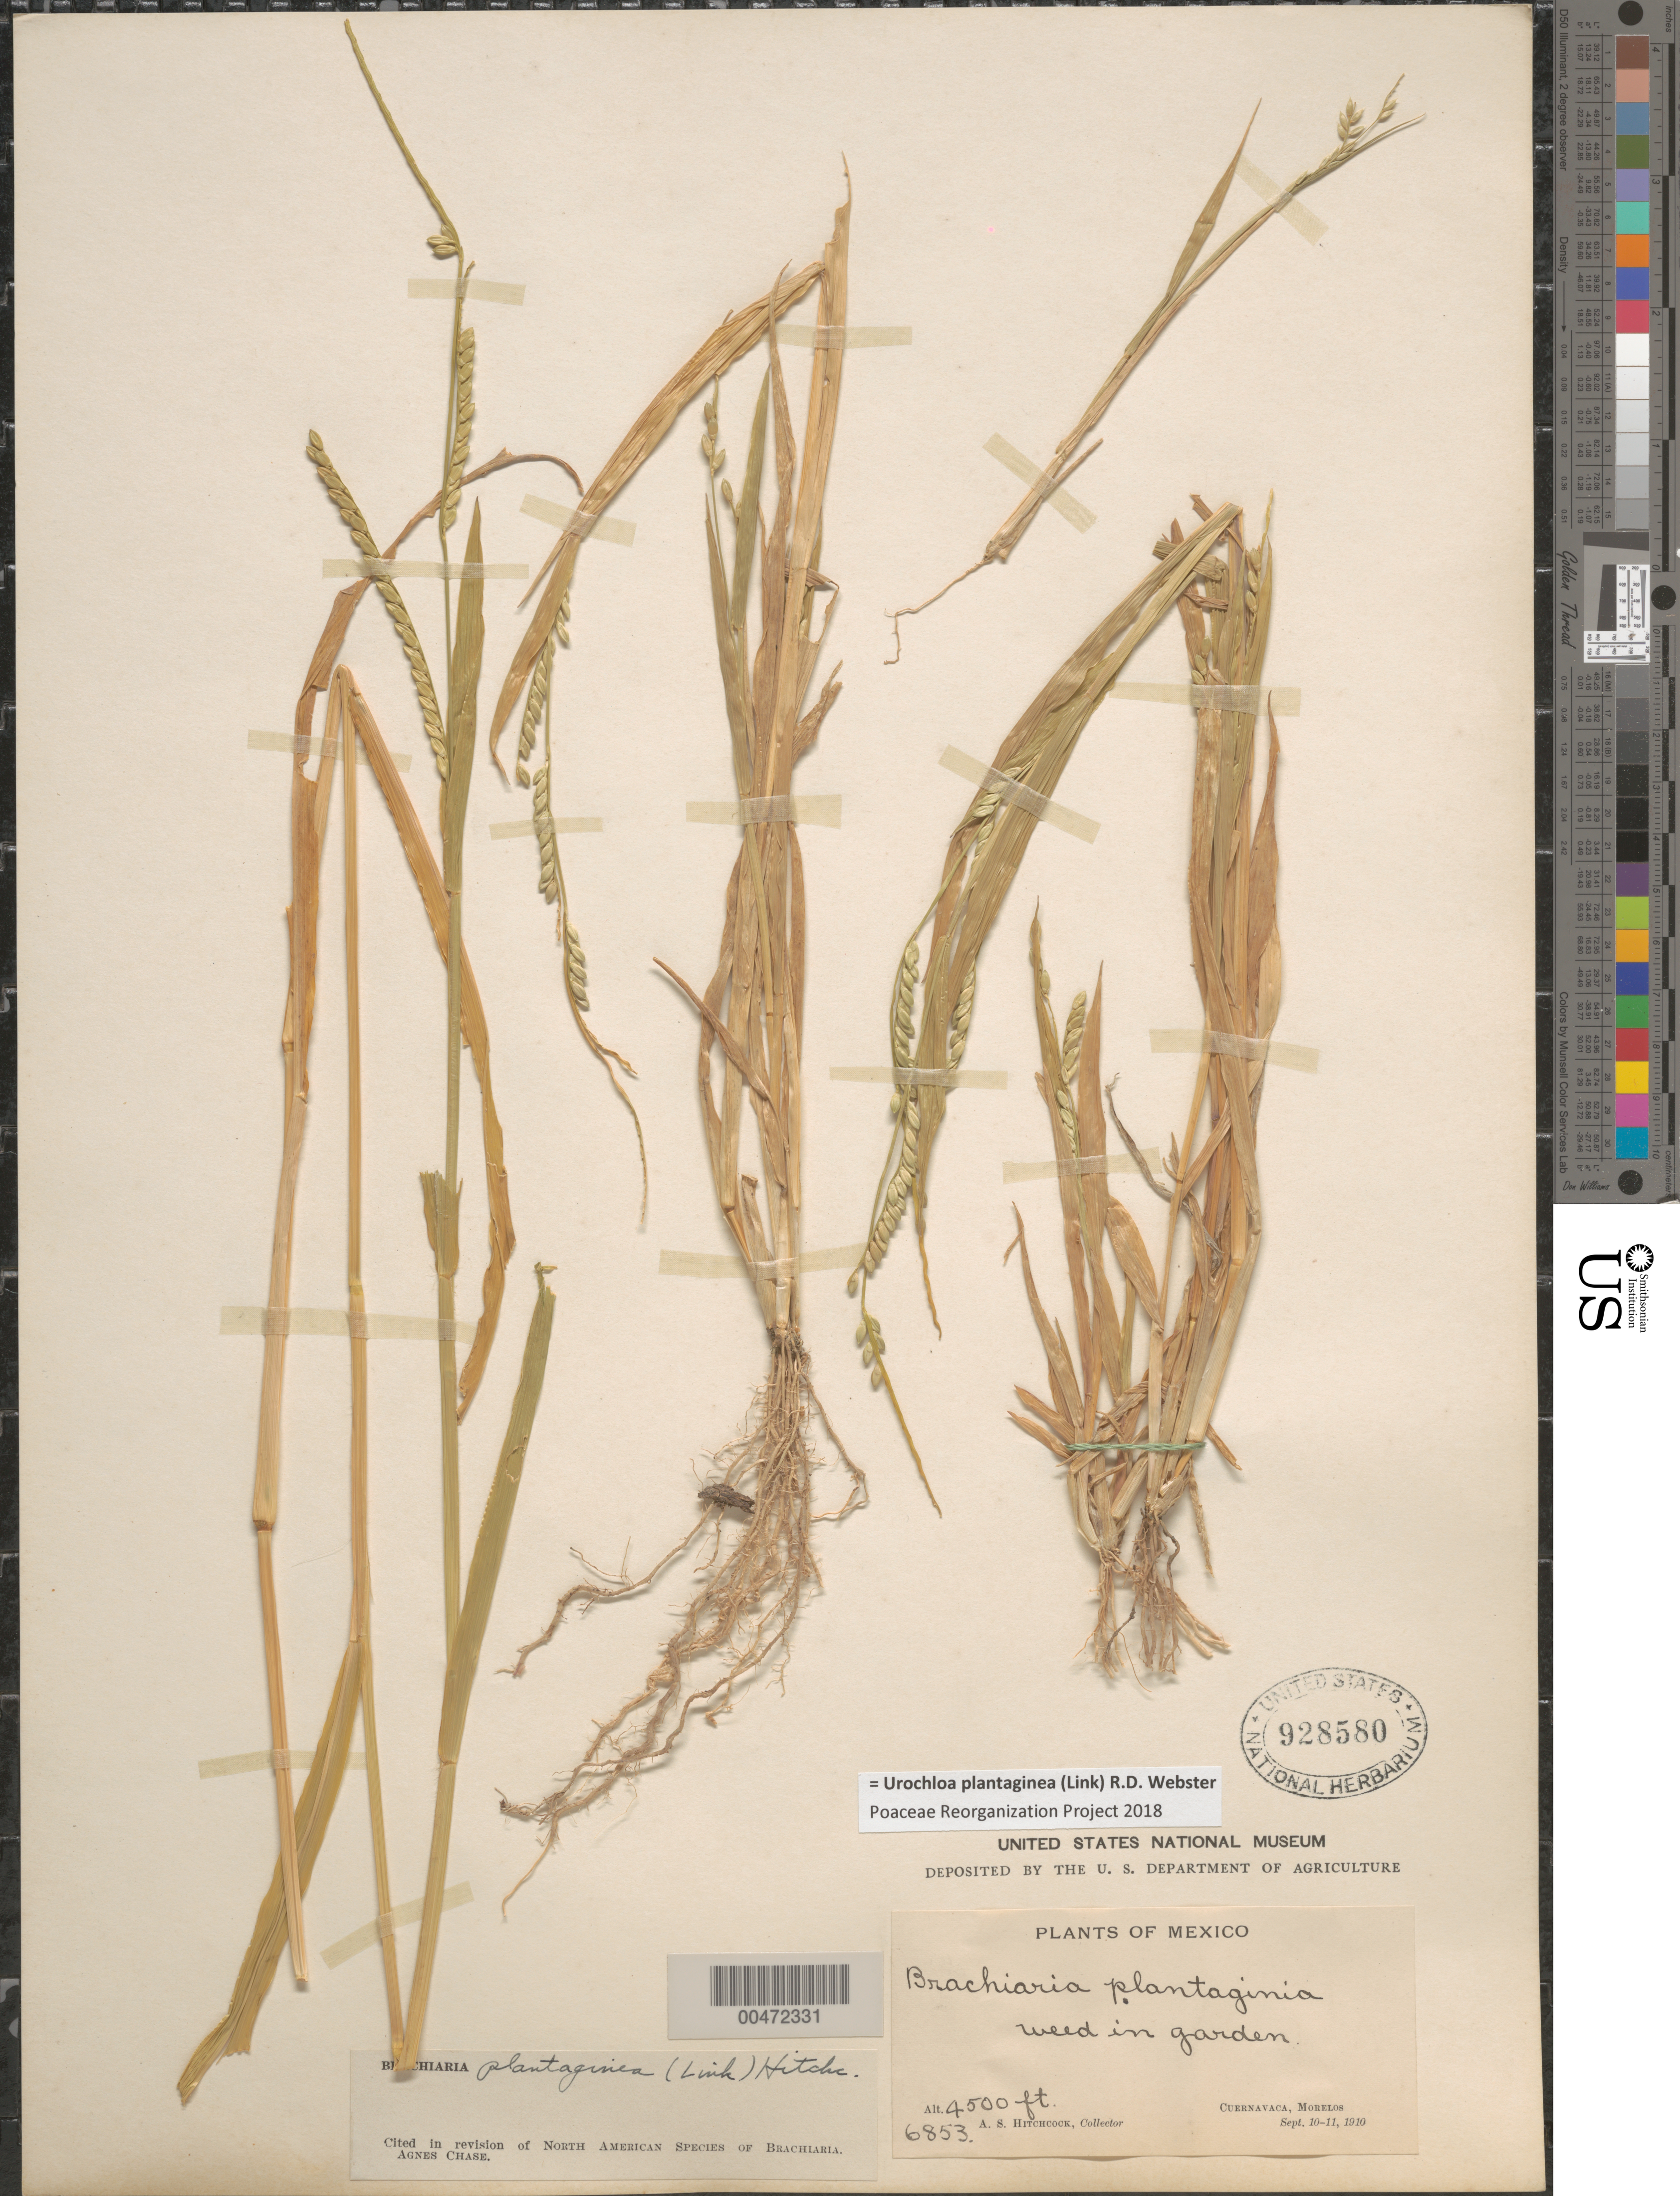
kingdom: Plantae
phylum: Tracheophyta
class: Liliopsida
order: Poales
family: Poaceae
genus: Urochloa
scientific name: Urochloa plantiginea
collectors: A. S. Hitchcock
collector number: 6853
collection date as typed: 10 Sep 1910 to 11 Sep 1910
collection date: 1910-09-11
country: Mexico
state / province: Morelos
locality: Cuernavaca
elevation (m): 1372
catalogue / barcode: US 928580